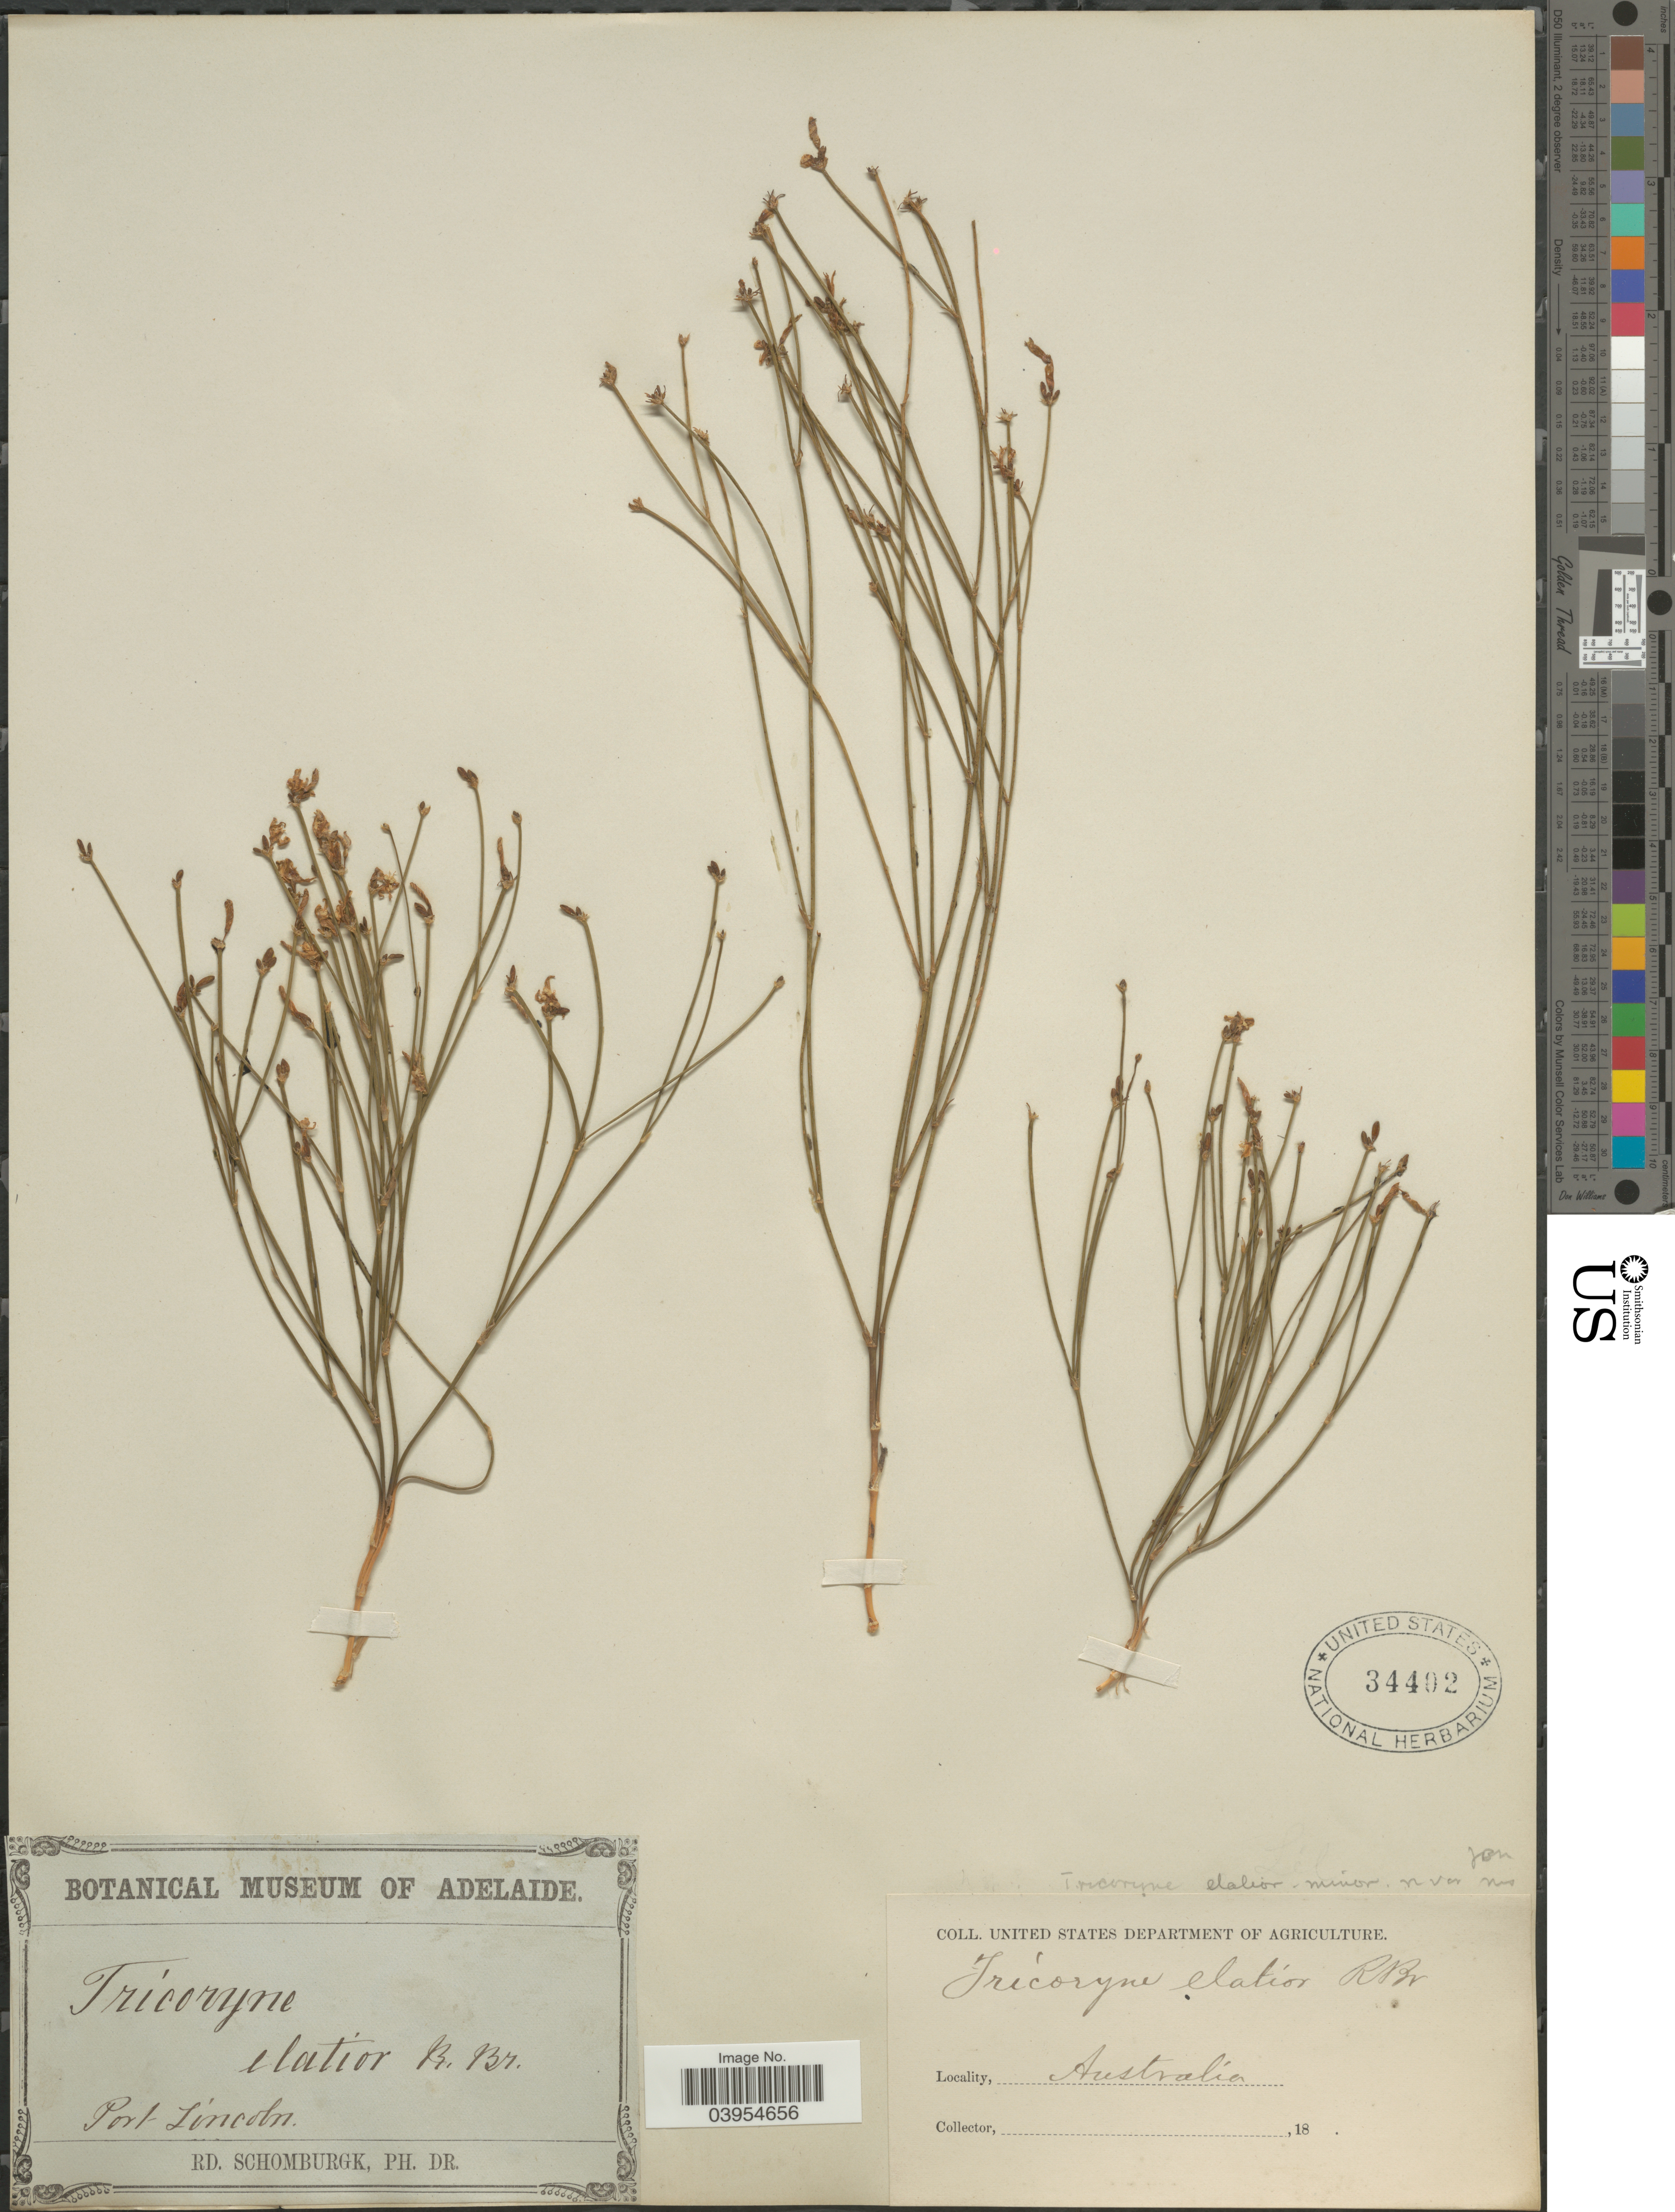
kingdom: Plantae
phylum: Tracheophyta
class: Liliopsida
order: Asparagales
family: Asphodelaceae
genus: Tricoryne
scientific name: Tricoryne elatior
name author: R. Br.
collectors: M. R. Schomburgk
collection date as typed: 18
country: Australia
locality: Port Lincoln.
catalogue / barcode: US 34402